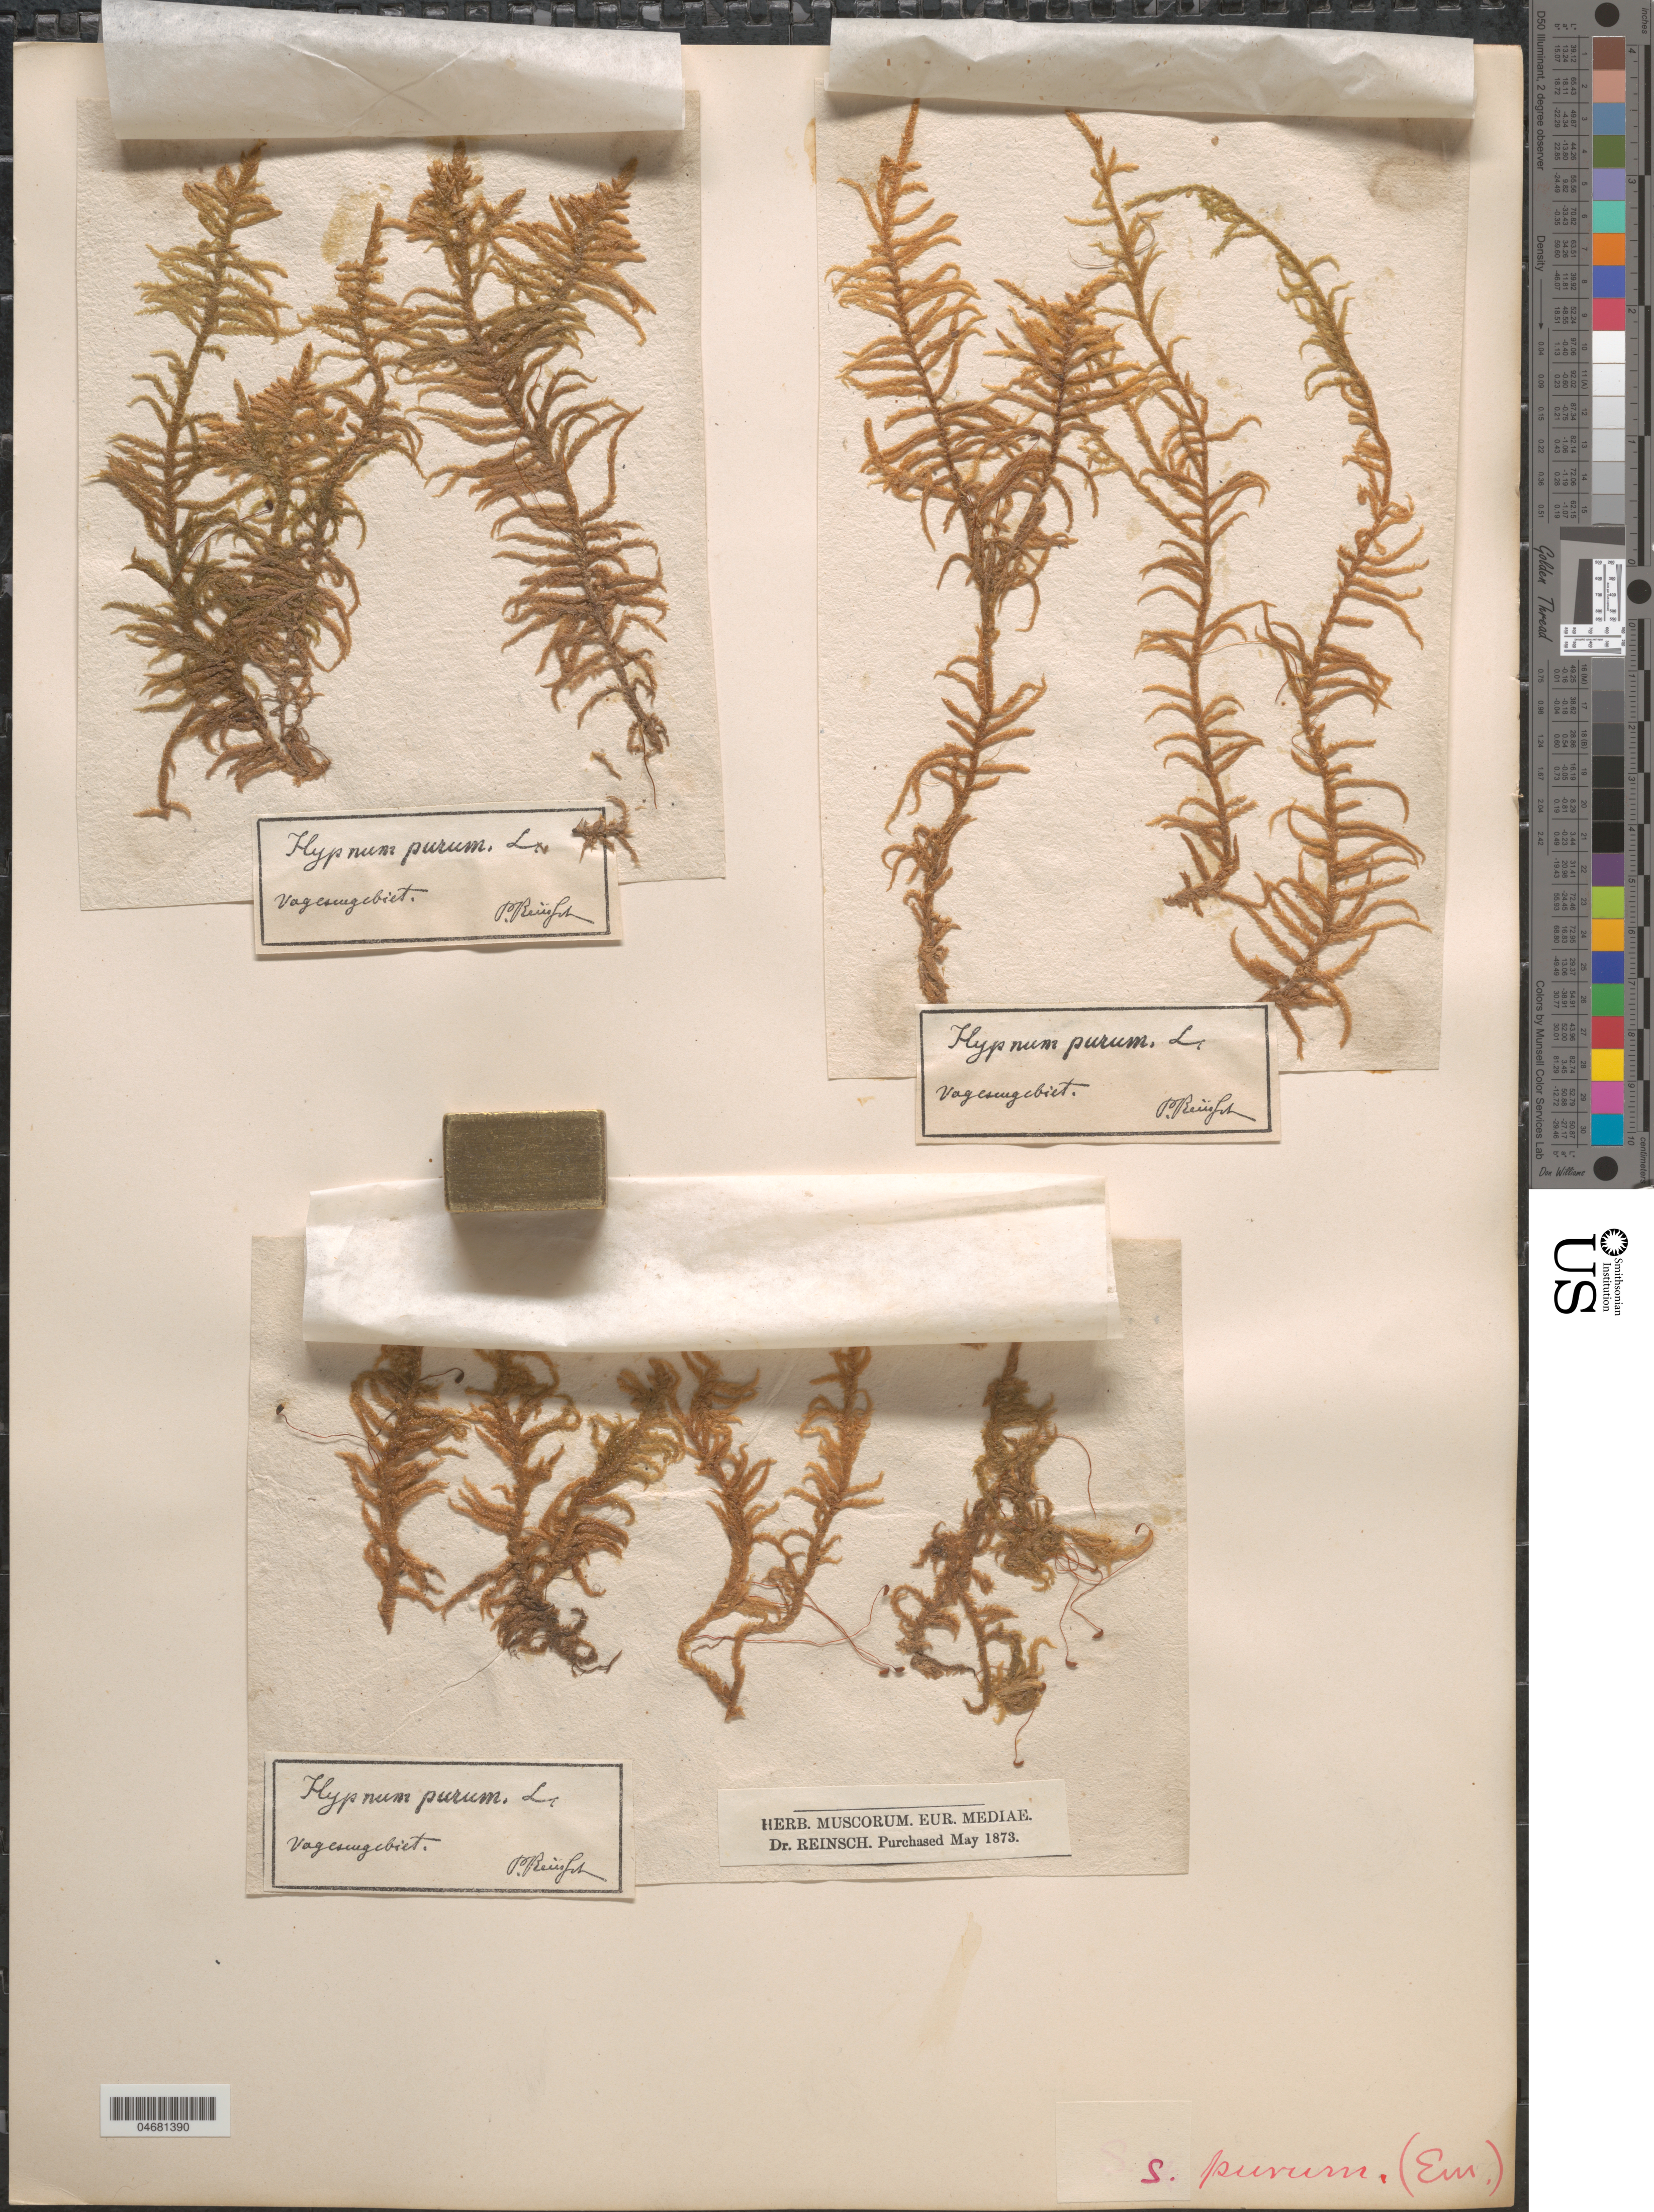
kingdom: Plantae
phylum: Bryophyta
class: Bryopsida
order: Hypnales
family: Hypnaceae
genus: Hypnum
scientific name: Hypnum purum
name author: Hedw.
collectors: P. Reinsch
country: France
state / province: Grand Est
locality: Vogesengebiet.